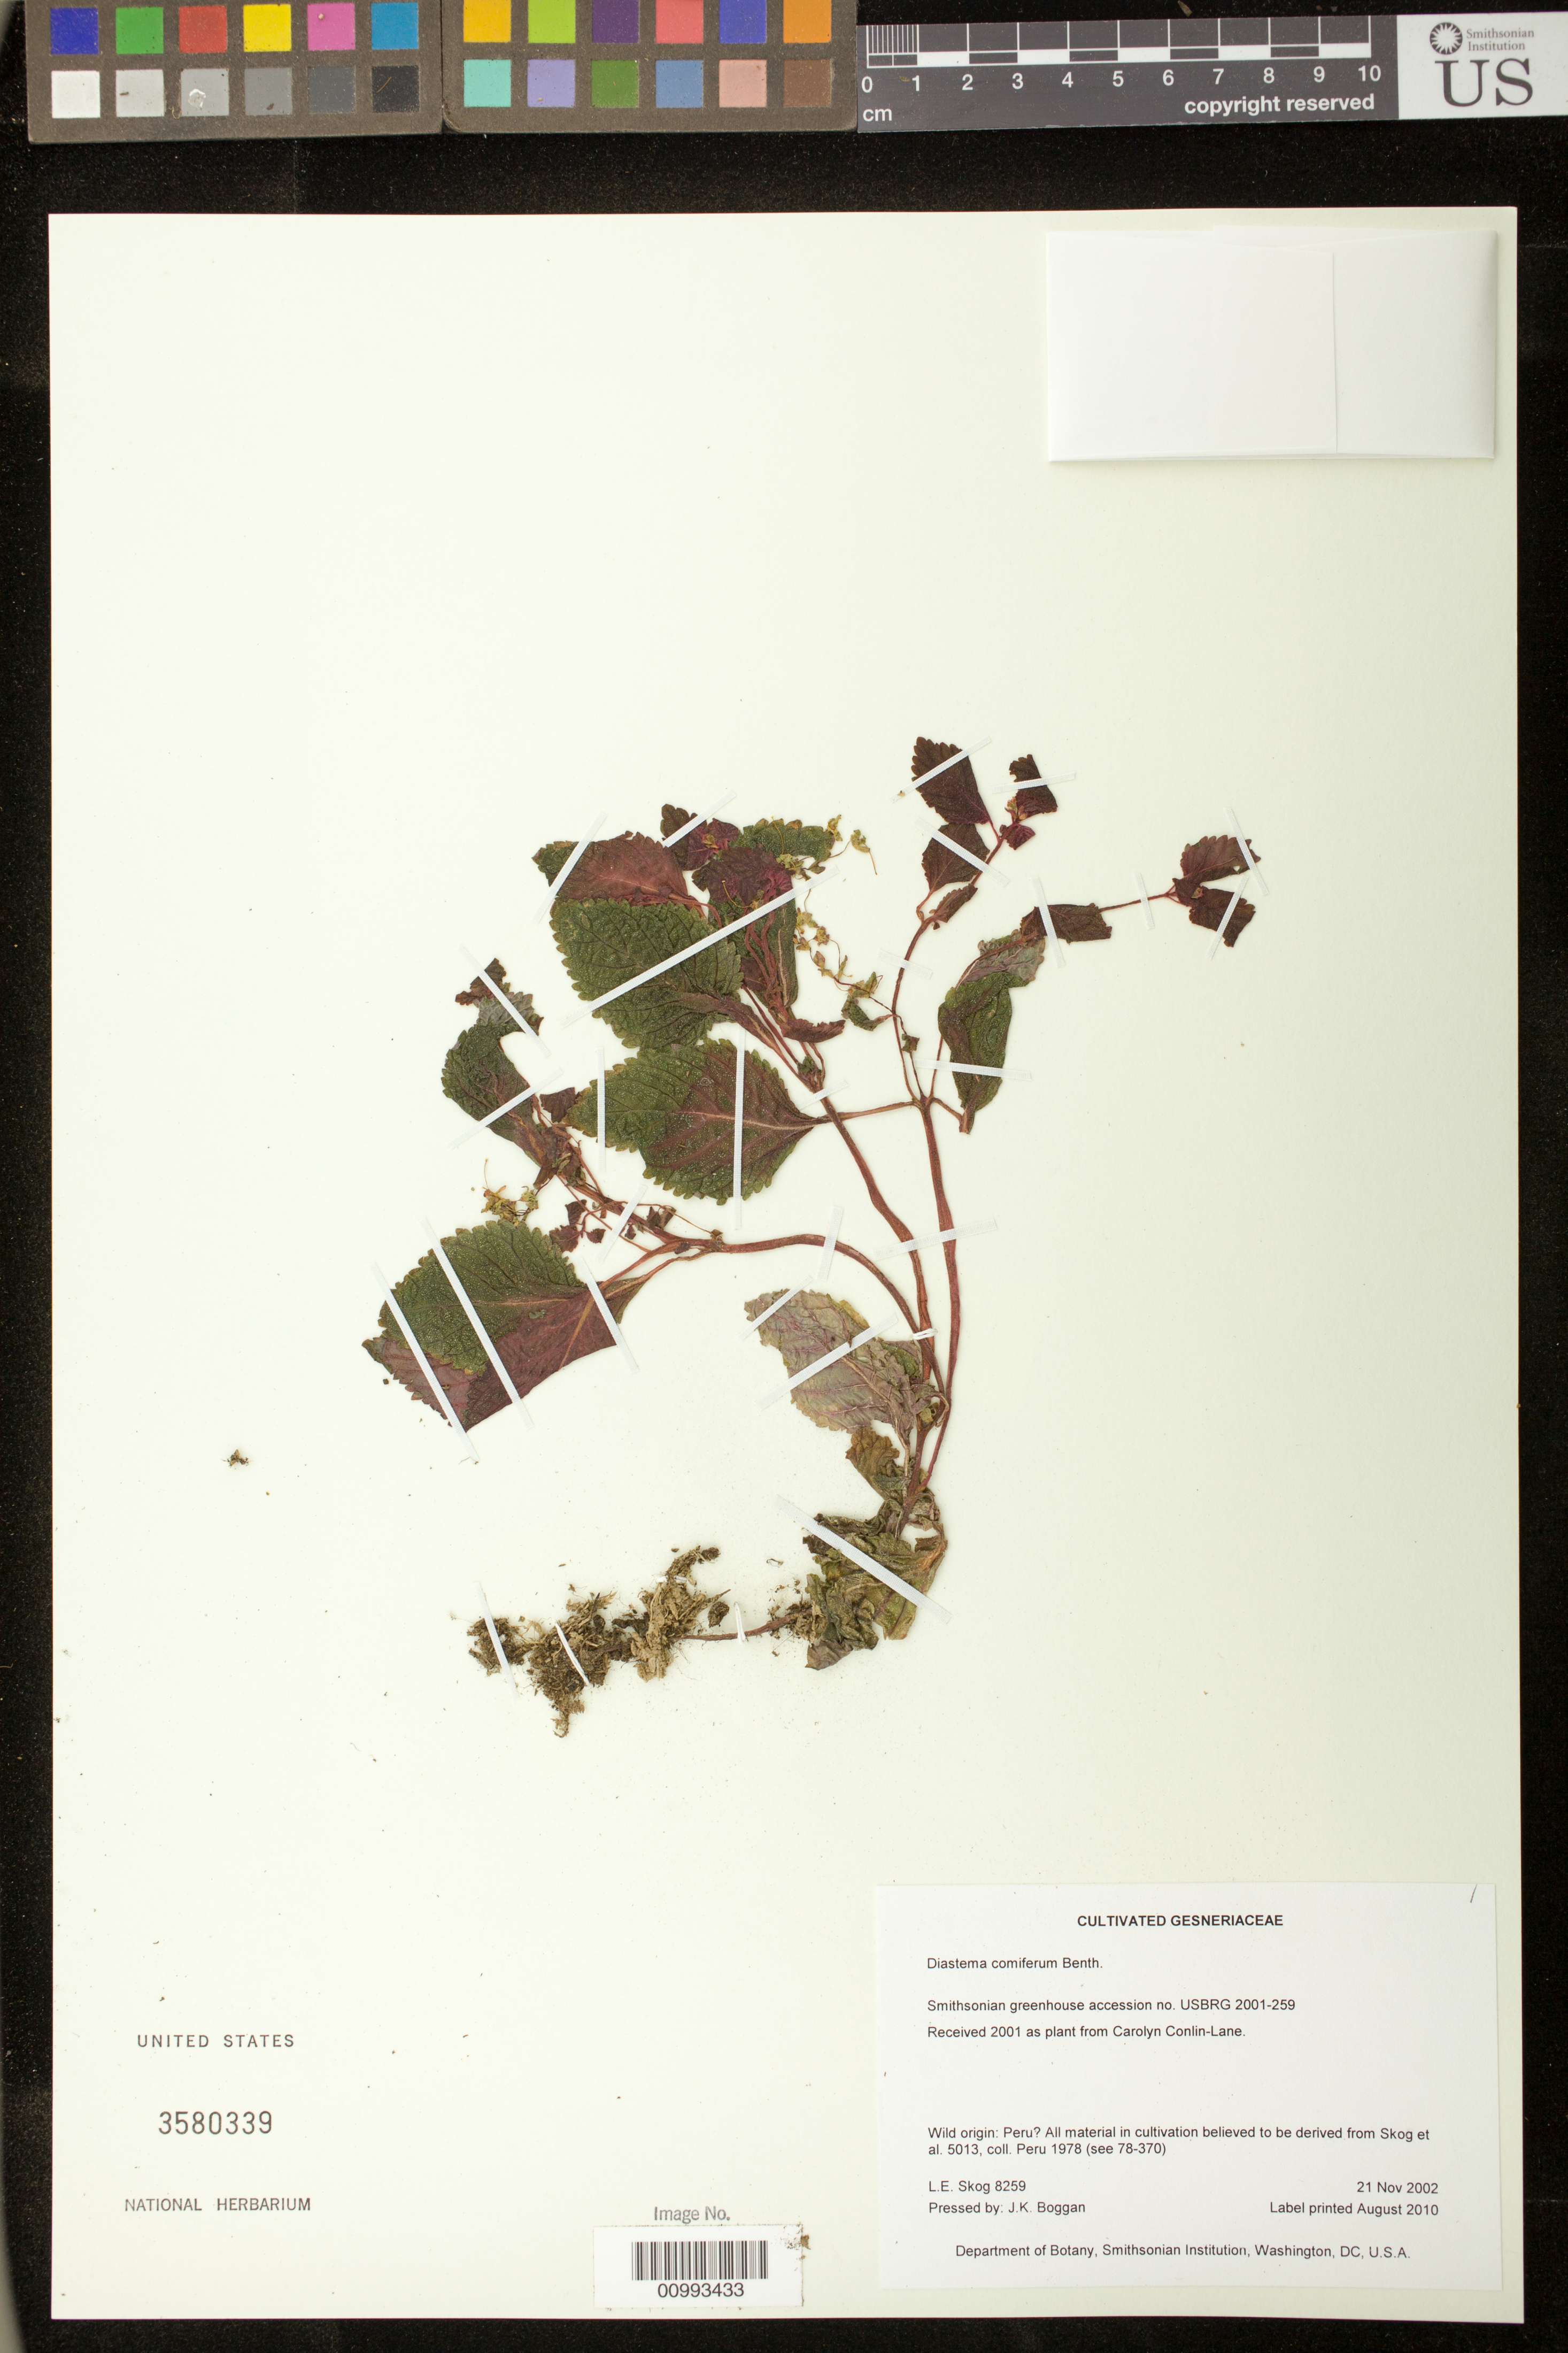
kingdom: Plantae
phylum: Tracheophyta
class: Magnoliopsida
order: Lamiales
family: Gesneriaceae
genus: Diastema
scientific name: Diastema comiferum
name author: (DC.) Benth. ex Walp.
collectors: L. E. Skog & J. K. Boggan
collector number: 8259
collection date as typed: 21 Nov 2002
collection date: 2002-11-21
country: United States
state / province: District of Columbia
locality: [Cultivated] Department of Botany, Smithsonian Institution, Washington, DC, U.S.A. [orig. Peru?]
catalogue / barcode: US 3580339